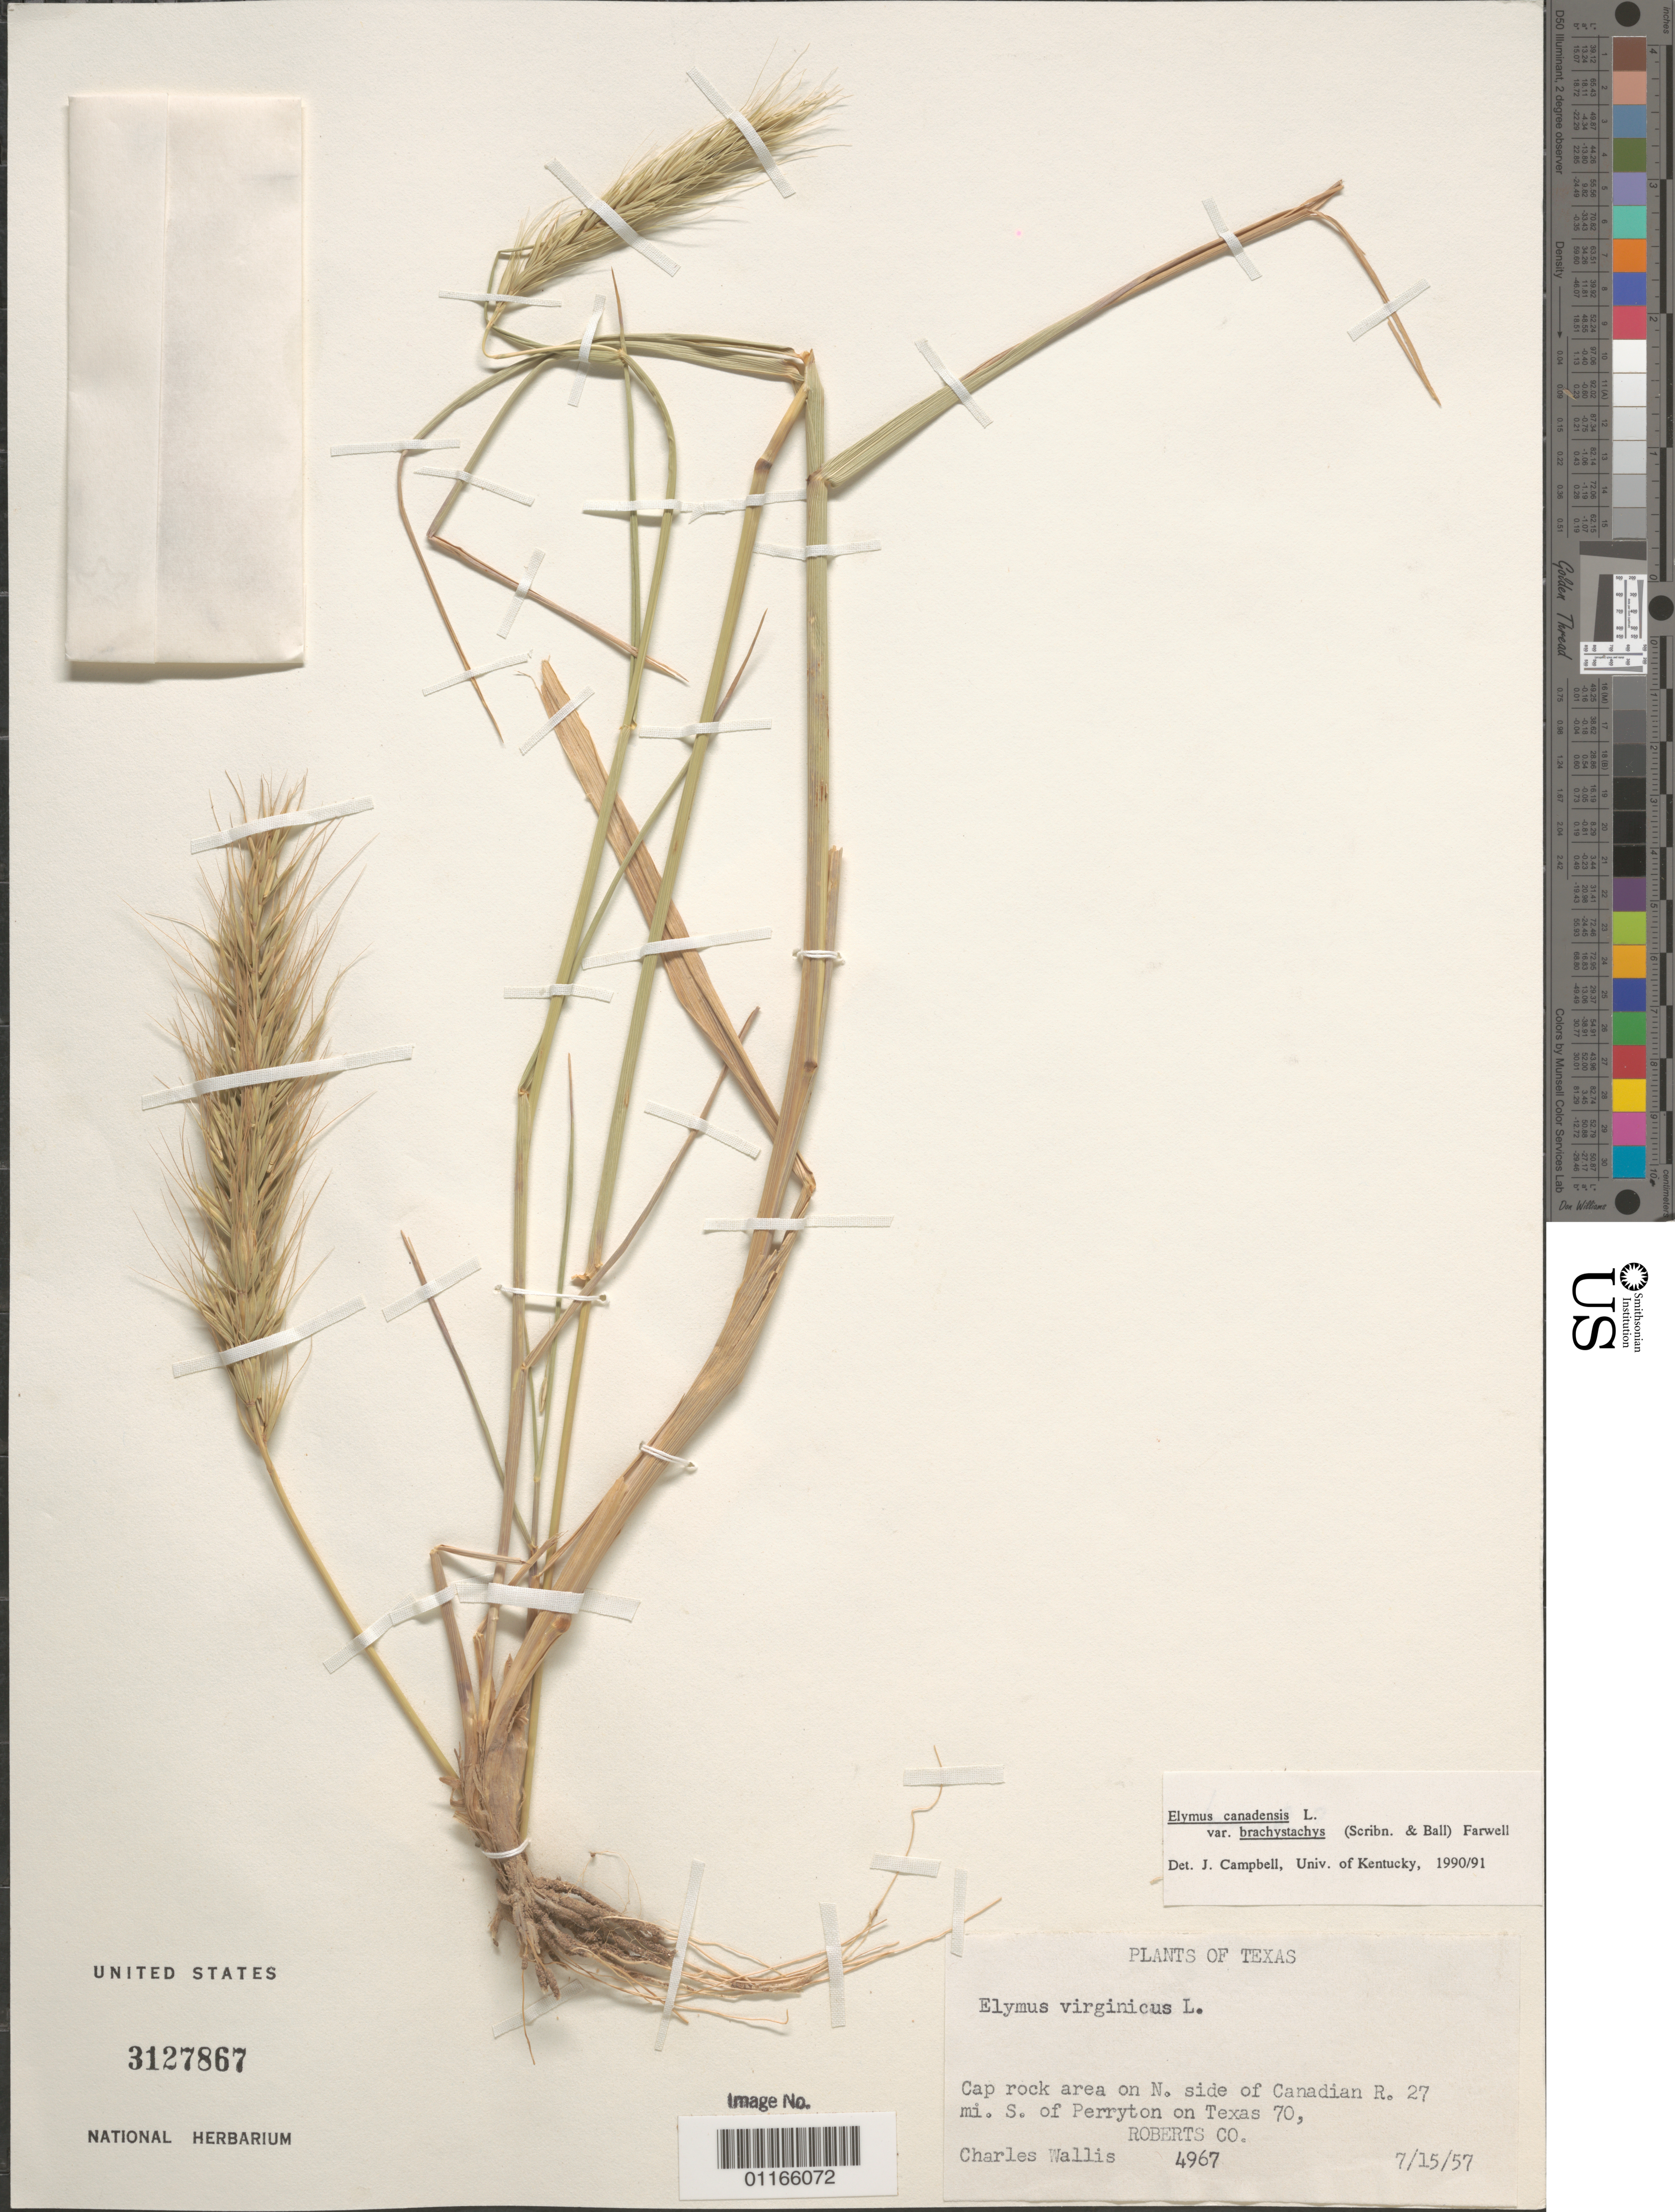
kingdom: Plantae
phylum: Tracheophyta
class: Liliopsida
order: Poales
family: Poaceae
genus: Elymus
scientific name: Elymus canadensis var. brachystachys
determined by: Campbell, J.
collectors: C. Wallis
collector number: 4967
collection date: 1957-07-15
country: United States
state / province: Texas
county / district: Roberts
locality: Cap rock area on N. side of Canadian R. 27 mi. S. of Perryton on Texas 70.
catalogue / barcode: US 3127867